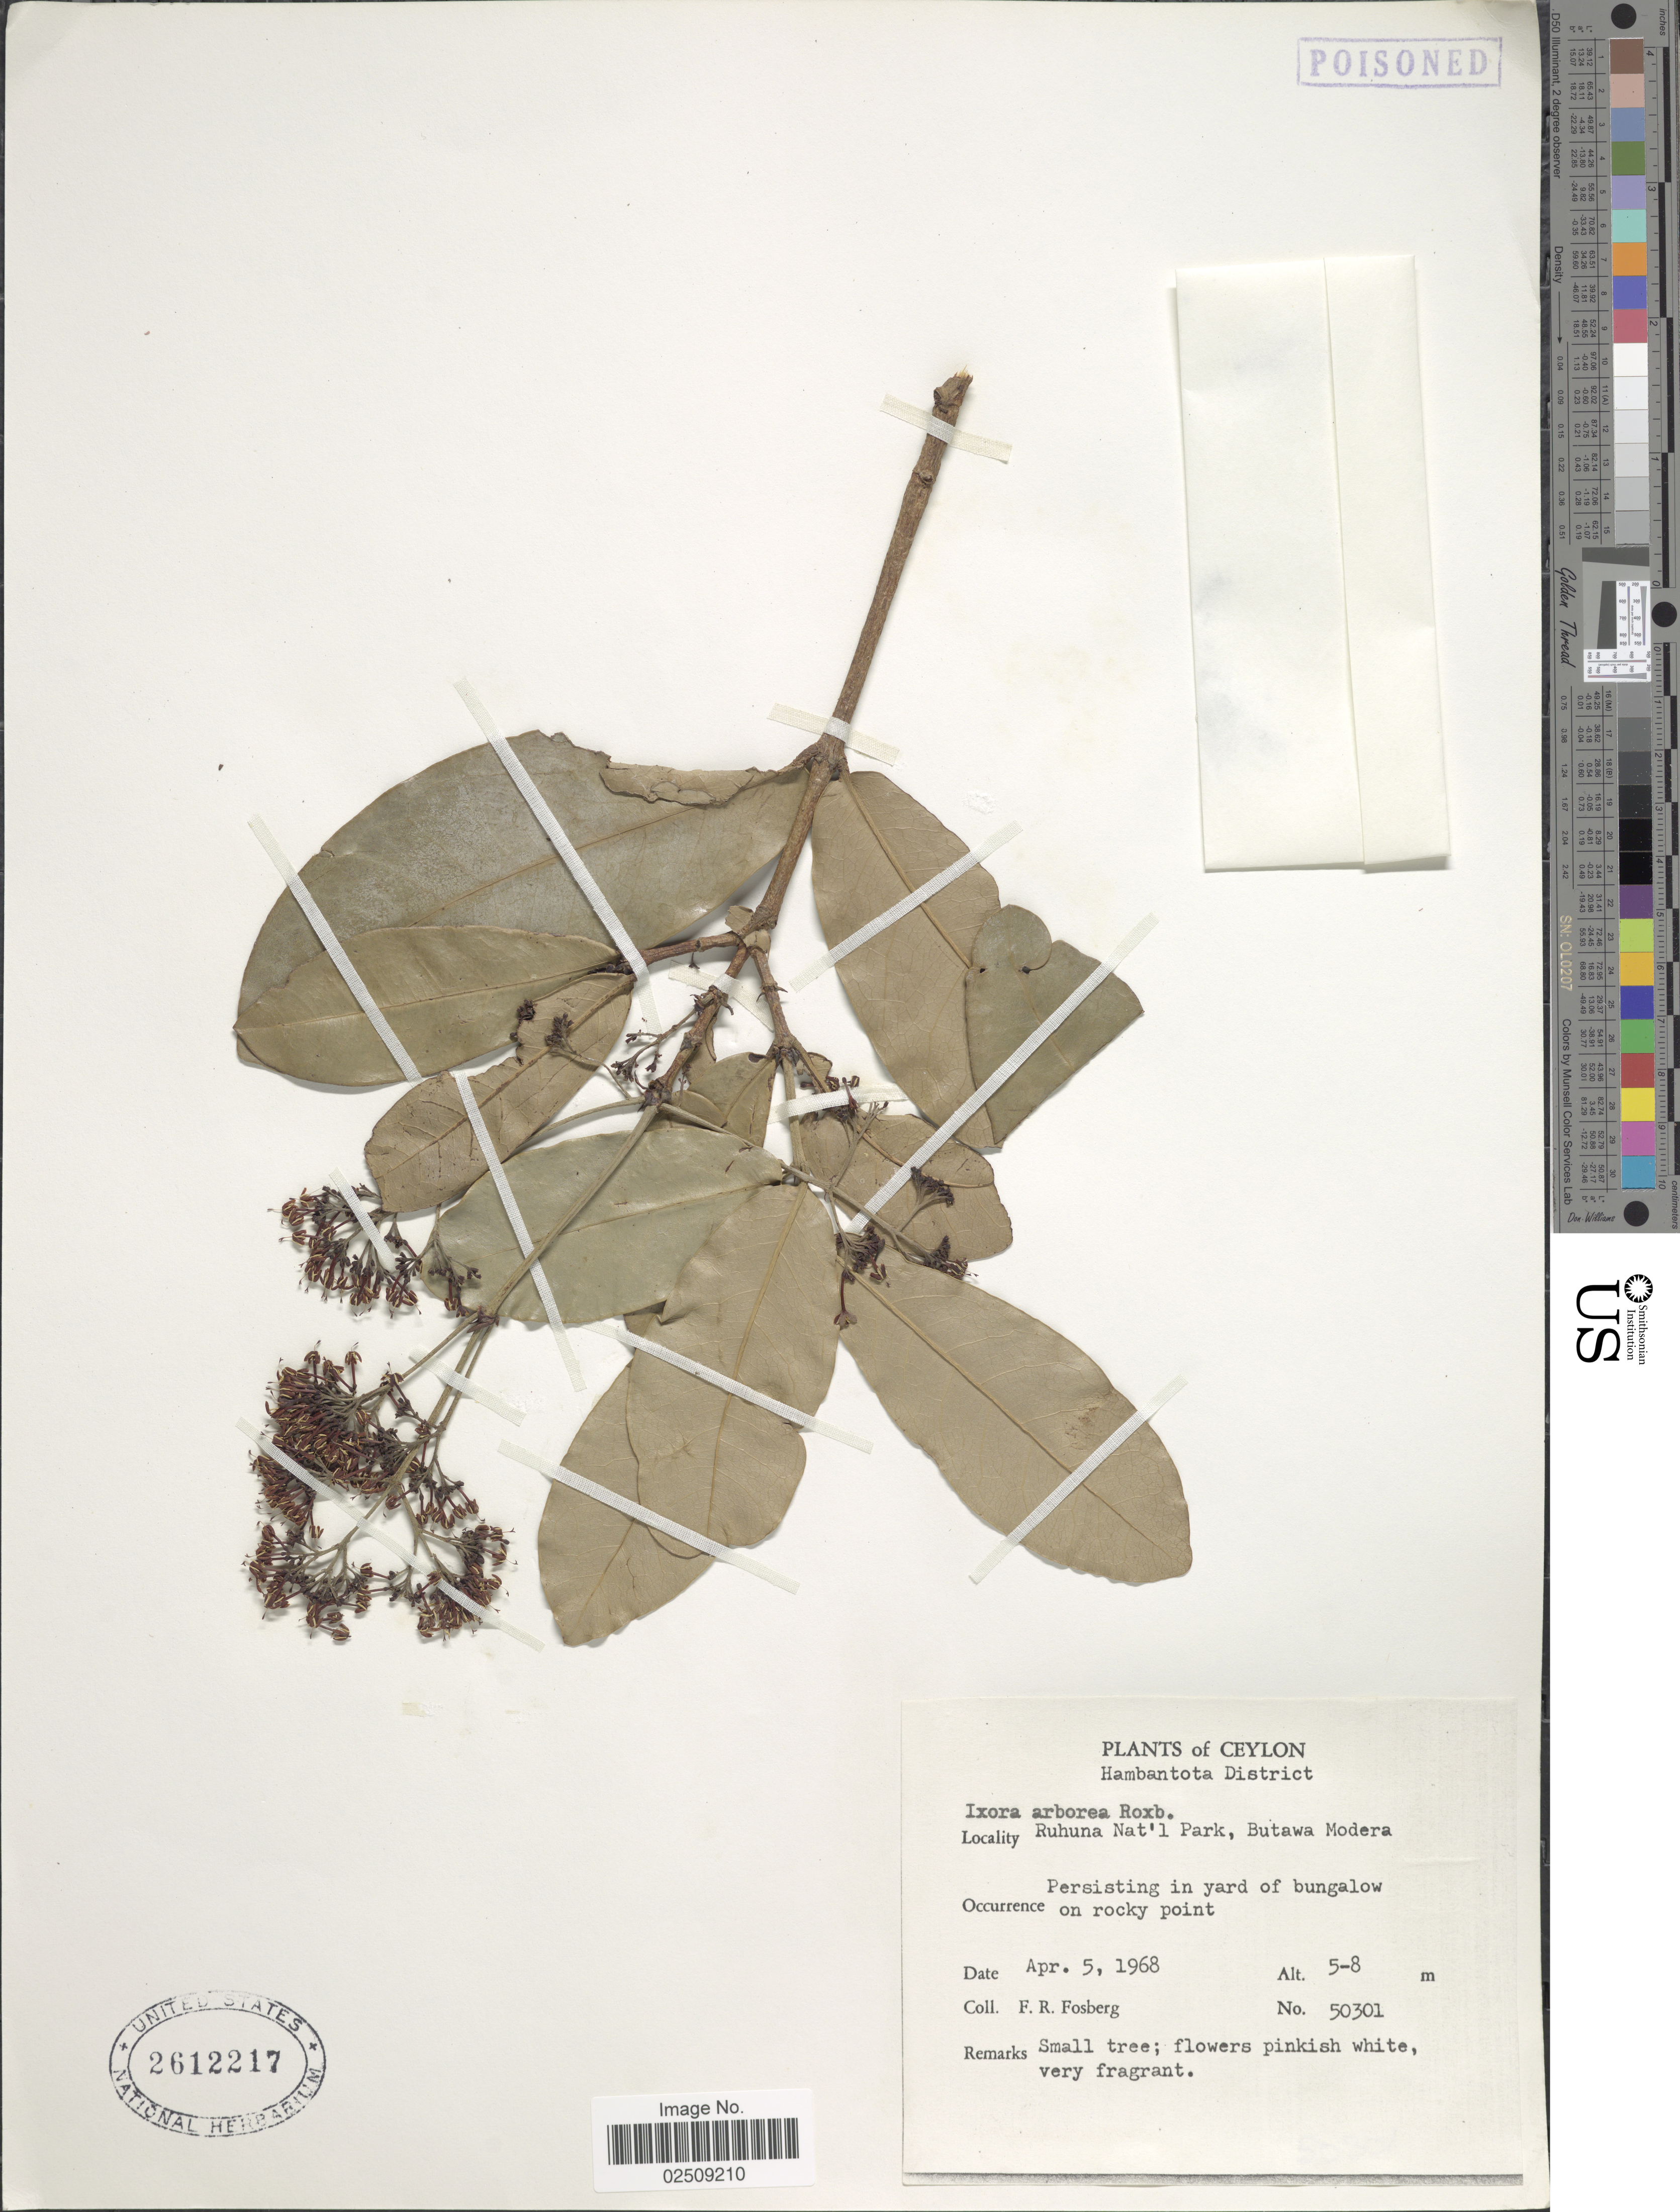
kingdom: Plantae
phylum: Tracheophyta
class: Magnoliopsida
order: Gentianales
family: Rubiaceae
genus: Ixora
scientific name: Ixora pavetta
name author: Andrews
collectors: F. R. Fosberg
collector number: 50301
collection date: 1968-04-05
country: Sri Lanka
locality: Ceylon. Hambantota District. Ruhuna Nat'l Park, Butawa Modera.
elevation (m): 5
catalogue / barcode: US 2612217